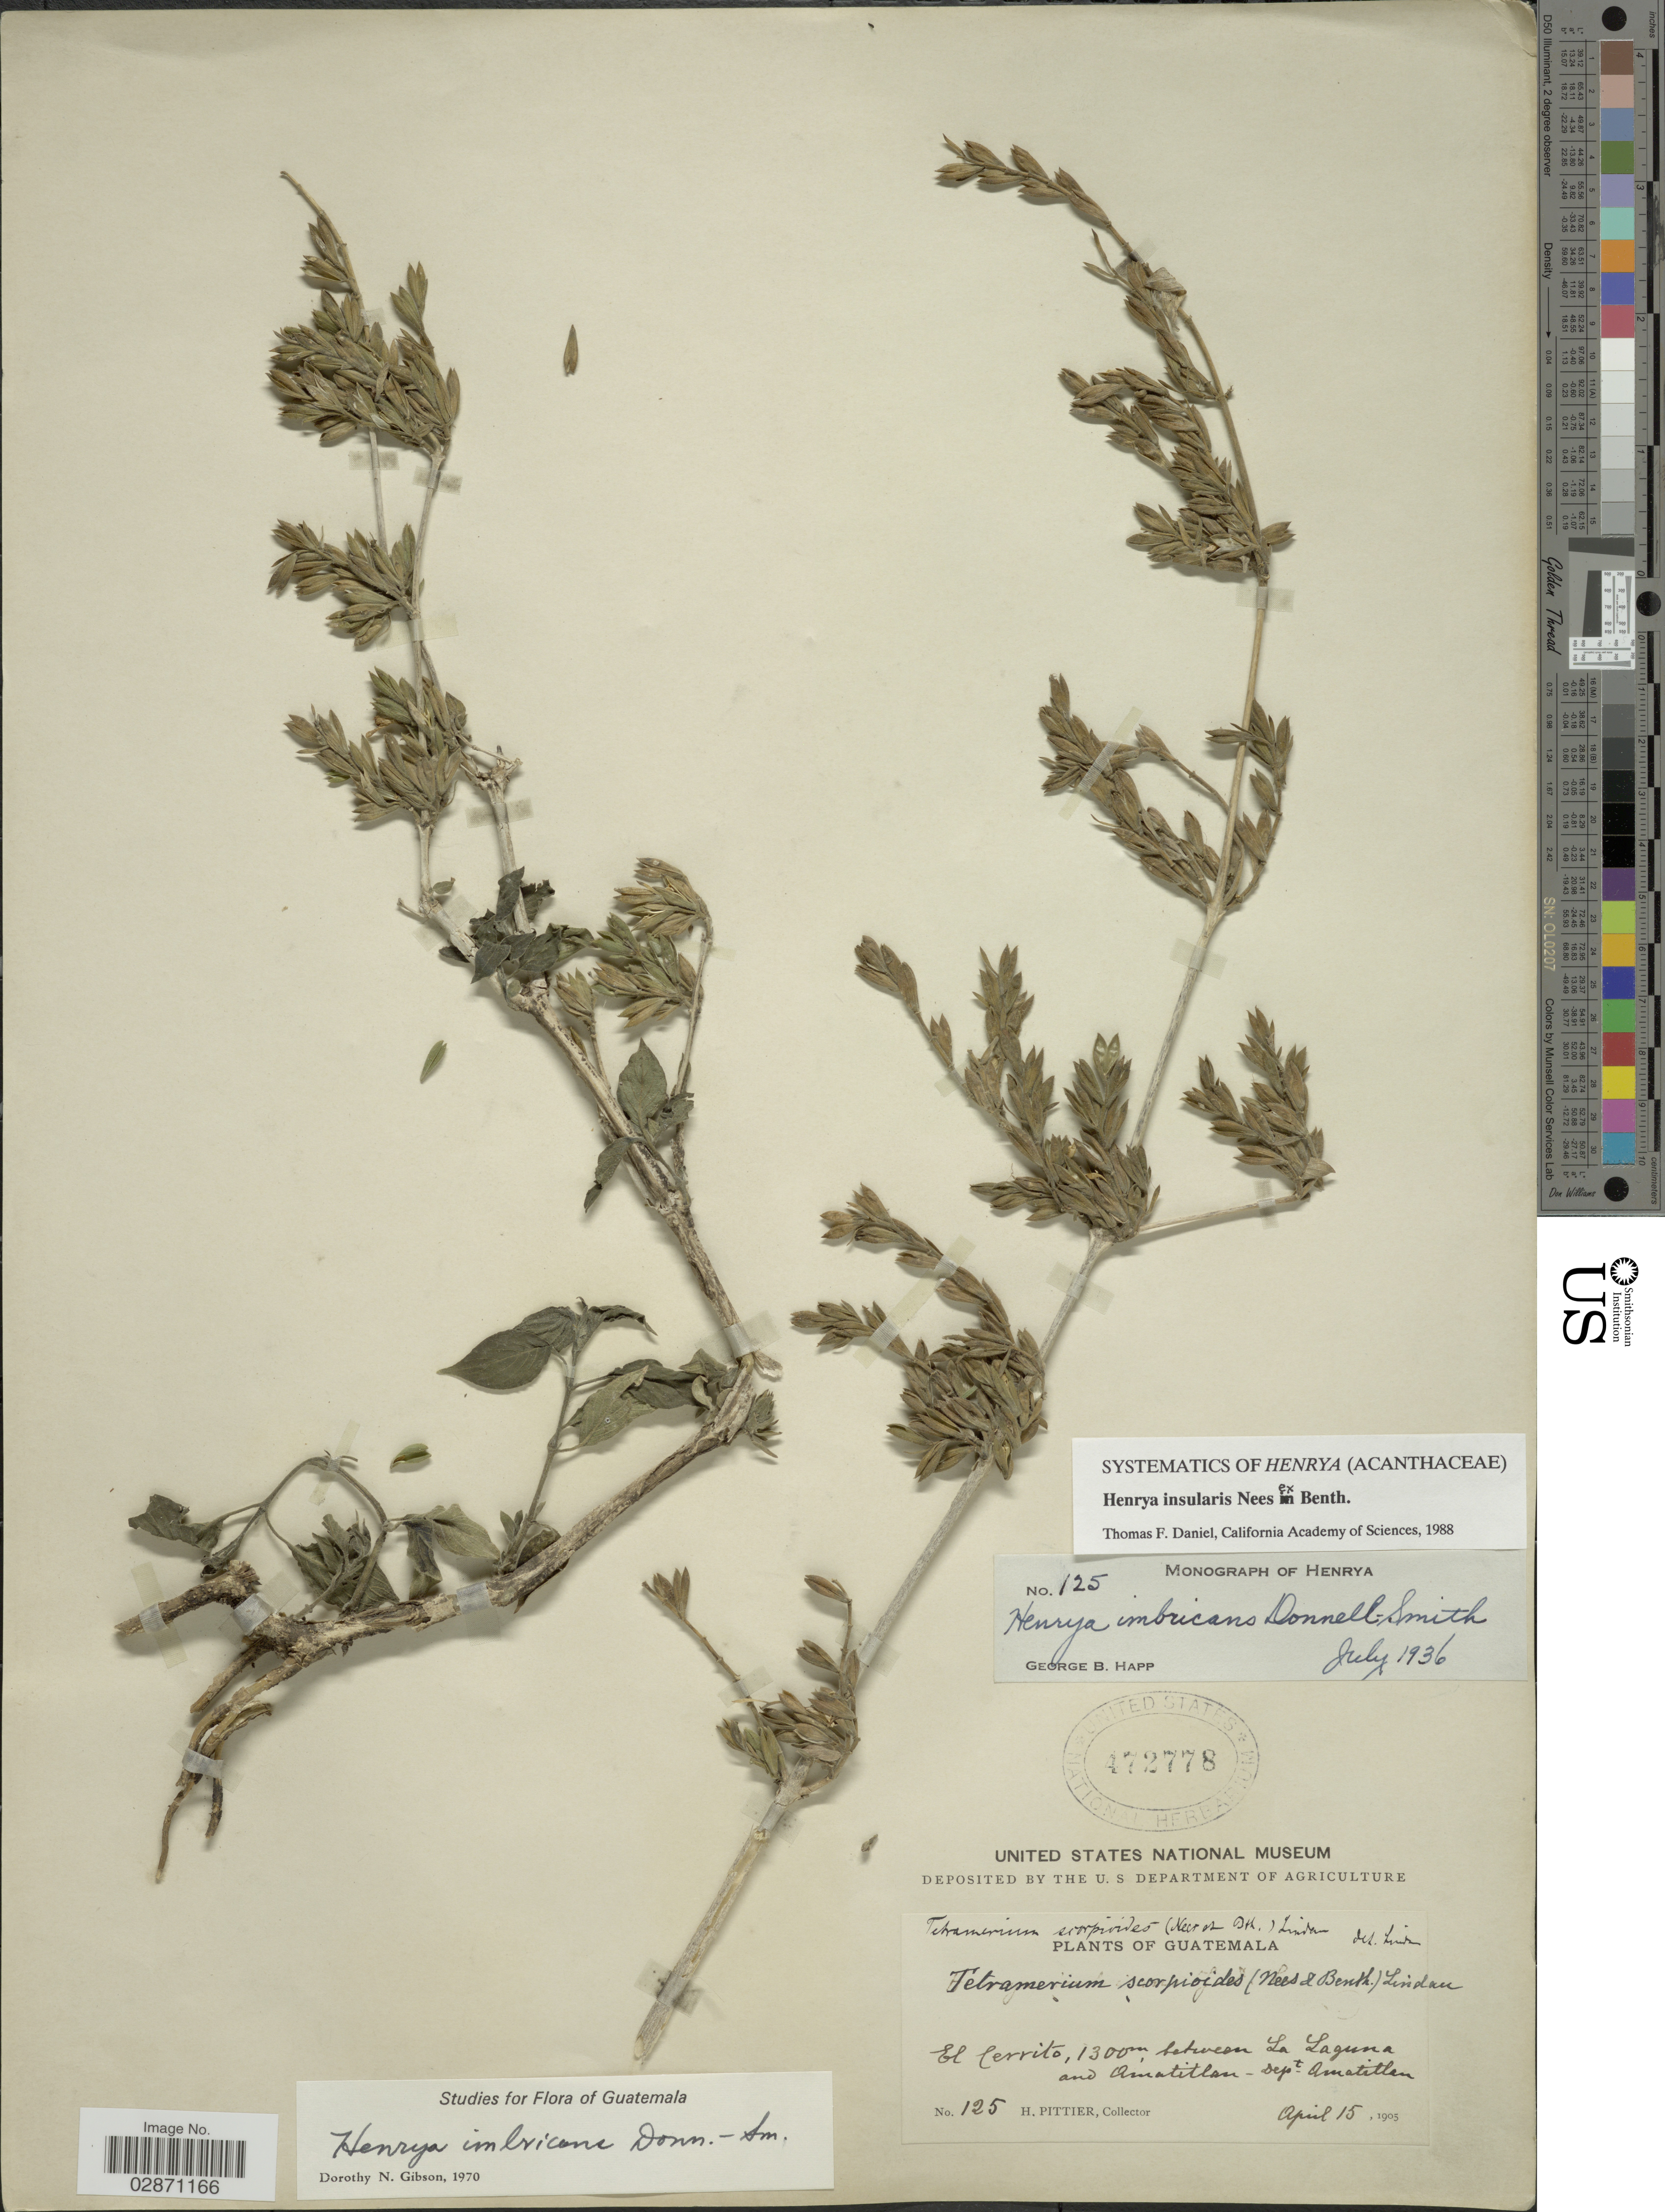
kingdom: Plantae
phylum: Tracheophyta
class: Magnoliopsida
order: Lamiales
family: Acanthaceae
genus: Henrya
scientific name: Henrya insularis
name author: Nees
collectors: H. F. Pittier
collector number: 125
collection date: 1905-04-15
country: Guatemala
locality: El Cerrito between La Laguna and Amatitlan - Dept. Amatitlan.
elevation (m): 1300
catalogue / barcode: US 472778